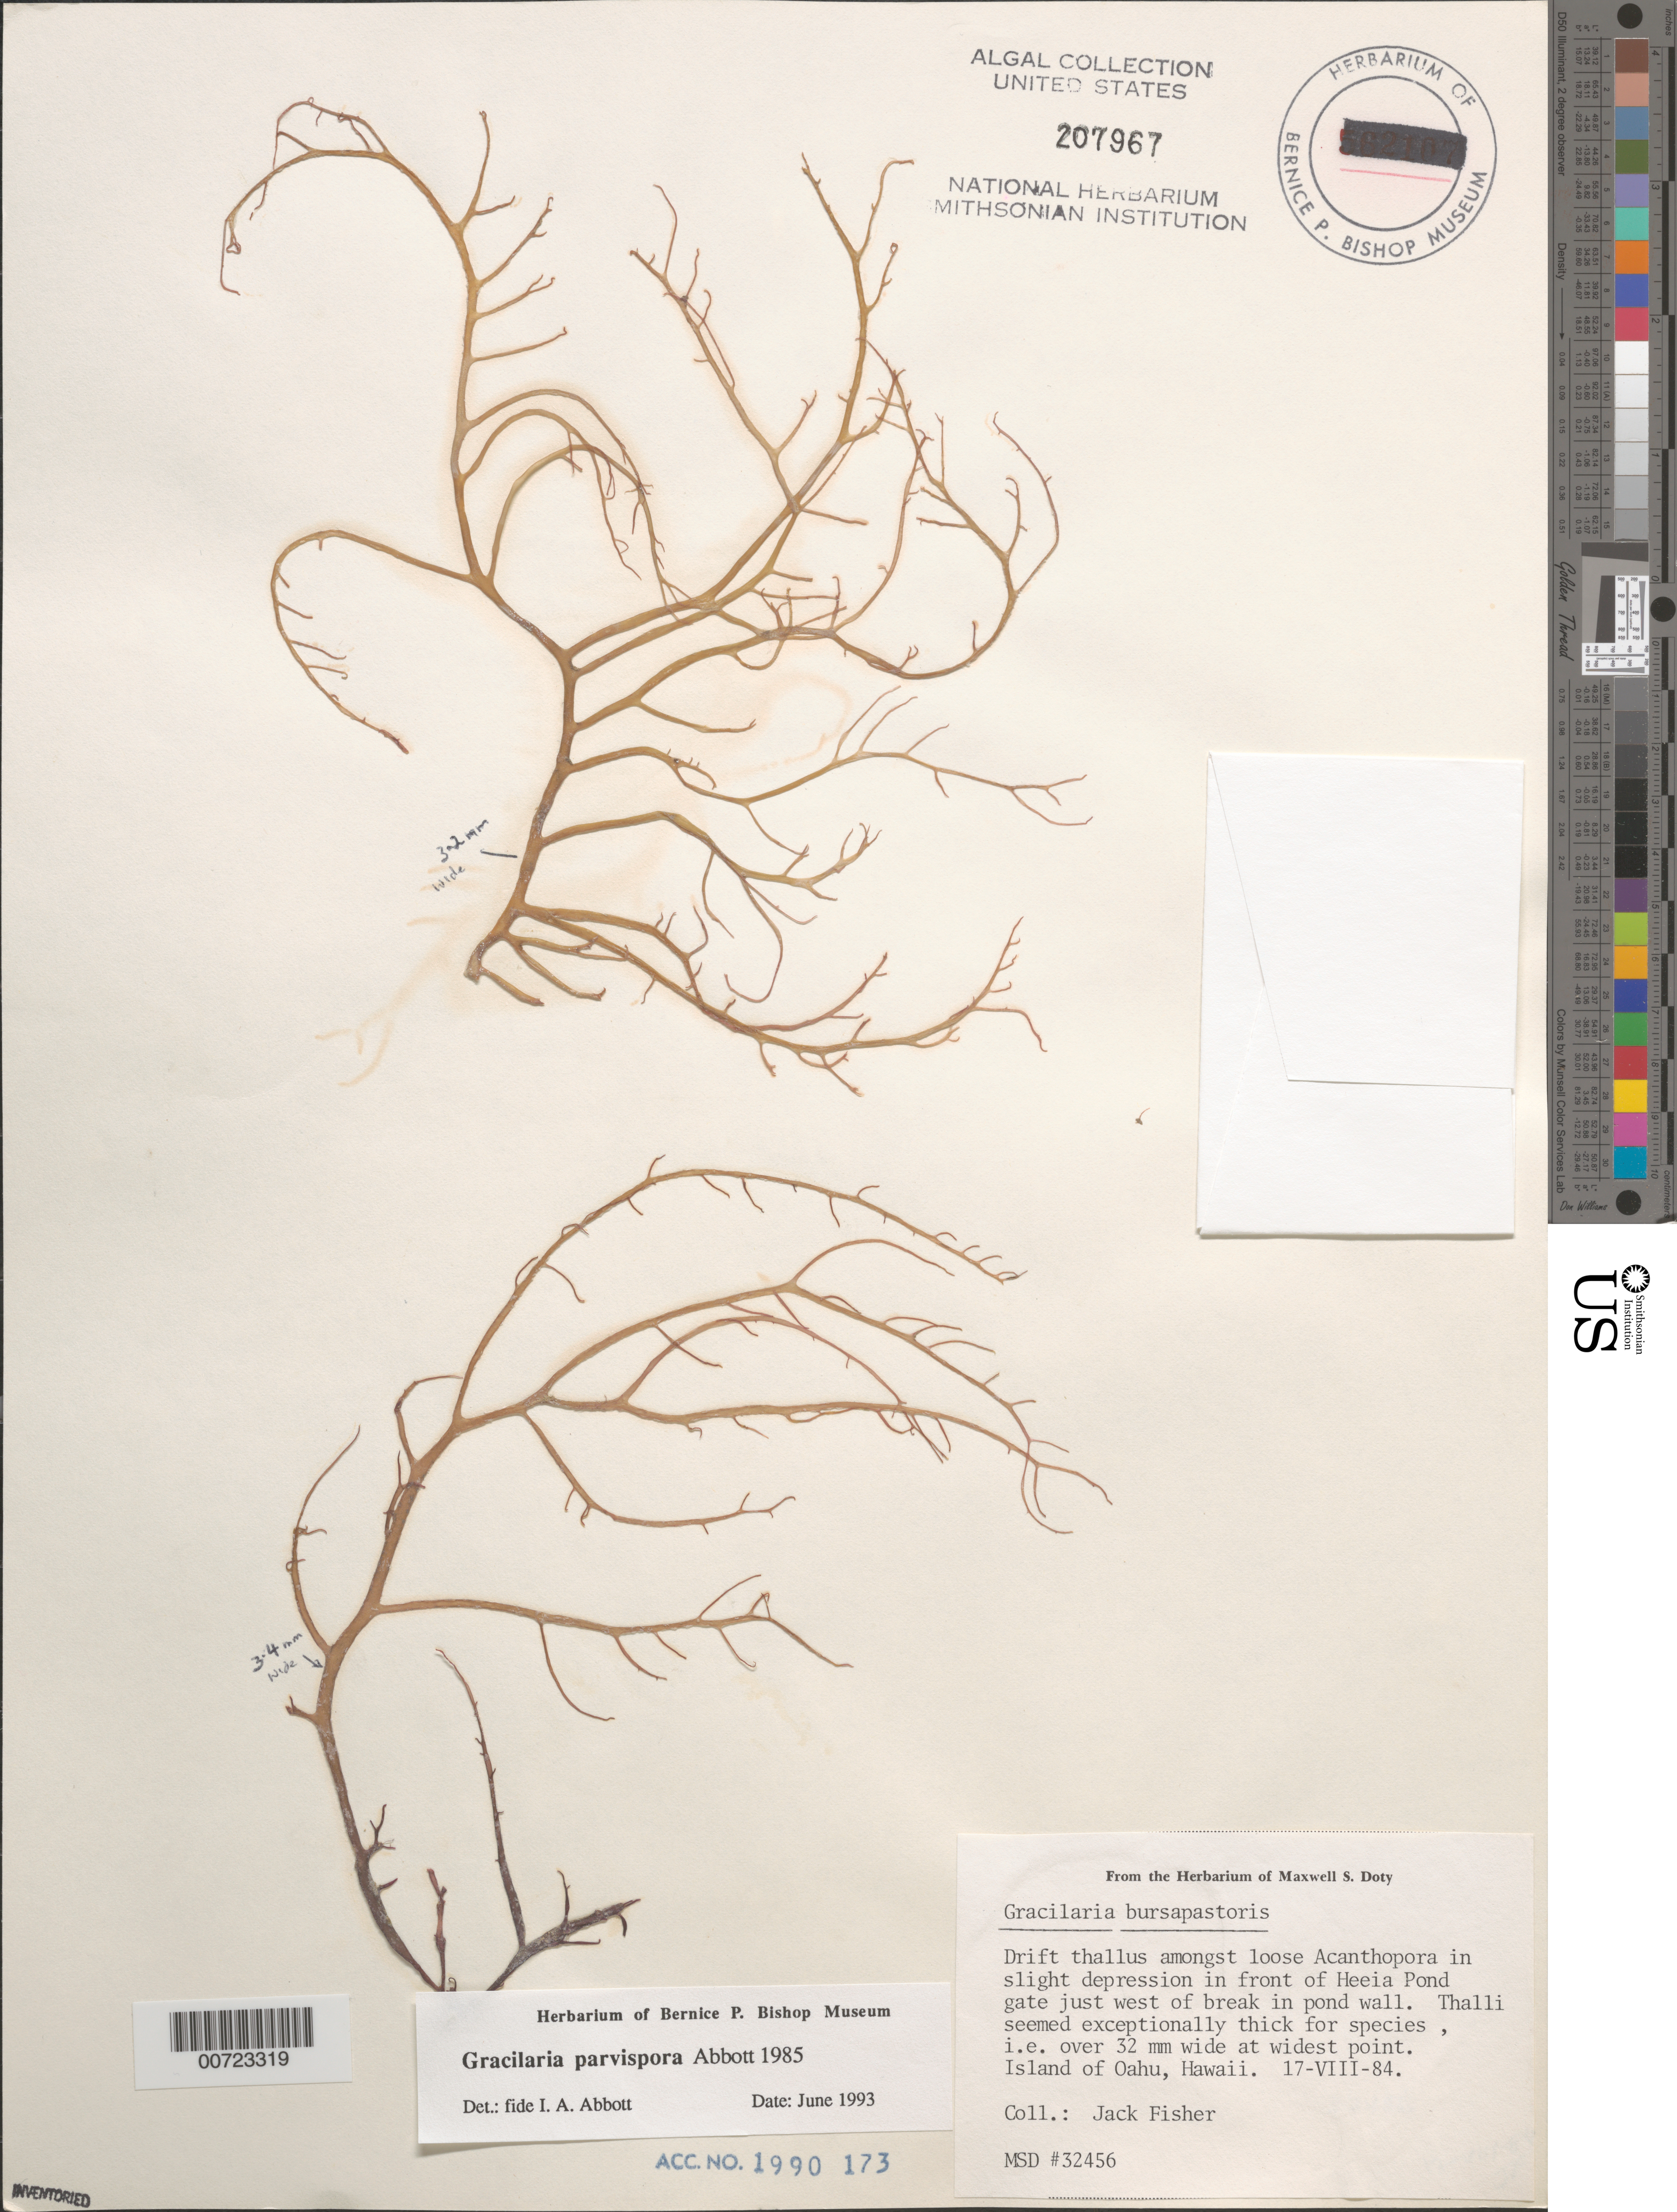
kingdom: Plantae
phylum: Rhodophyta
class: Florideophyceae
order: Gracilariales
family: Gracilariaceae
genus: Gracilaria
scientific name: Gracilaria parvispora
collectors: J. Fisher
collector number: MSD 32456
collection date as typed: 17 Aug 1984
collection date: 1984-08-17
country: United States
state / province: Hawaii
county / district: Honolulu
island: Oahu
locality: In front of Heeia Pond gate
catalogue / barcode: US 207967